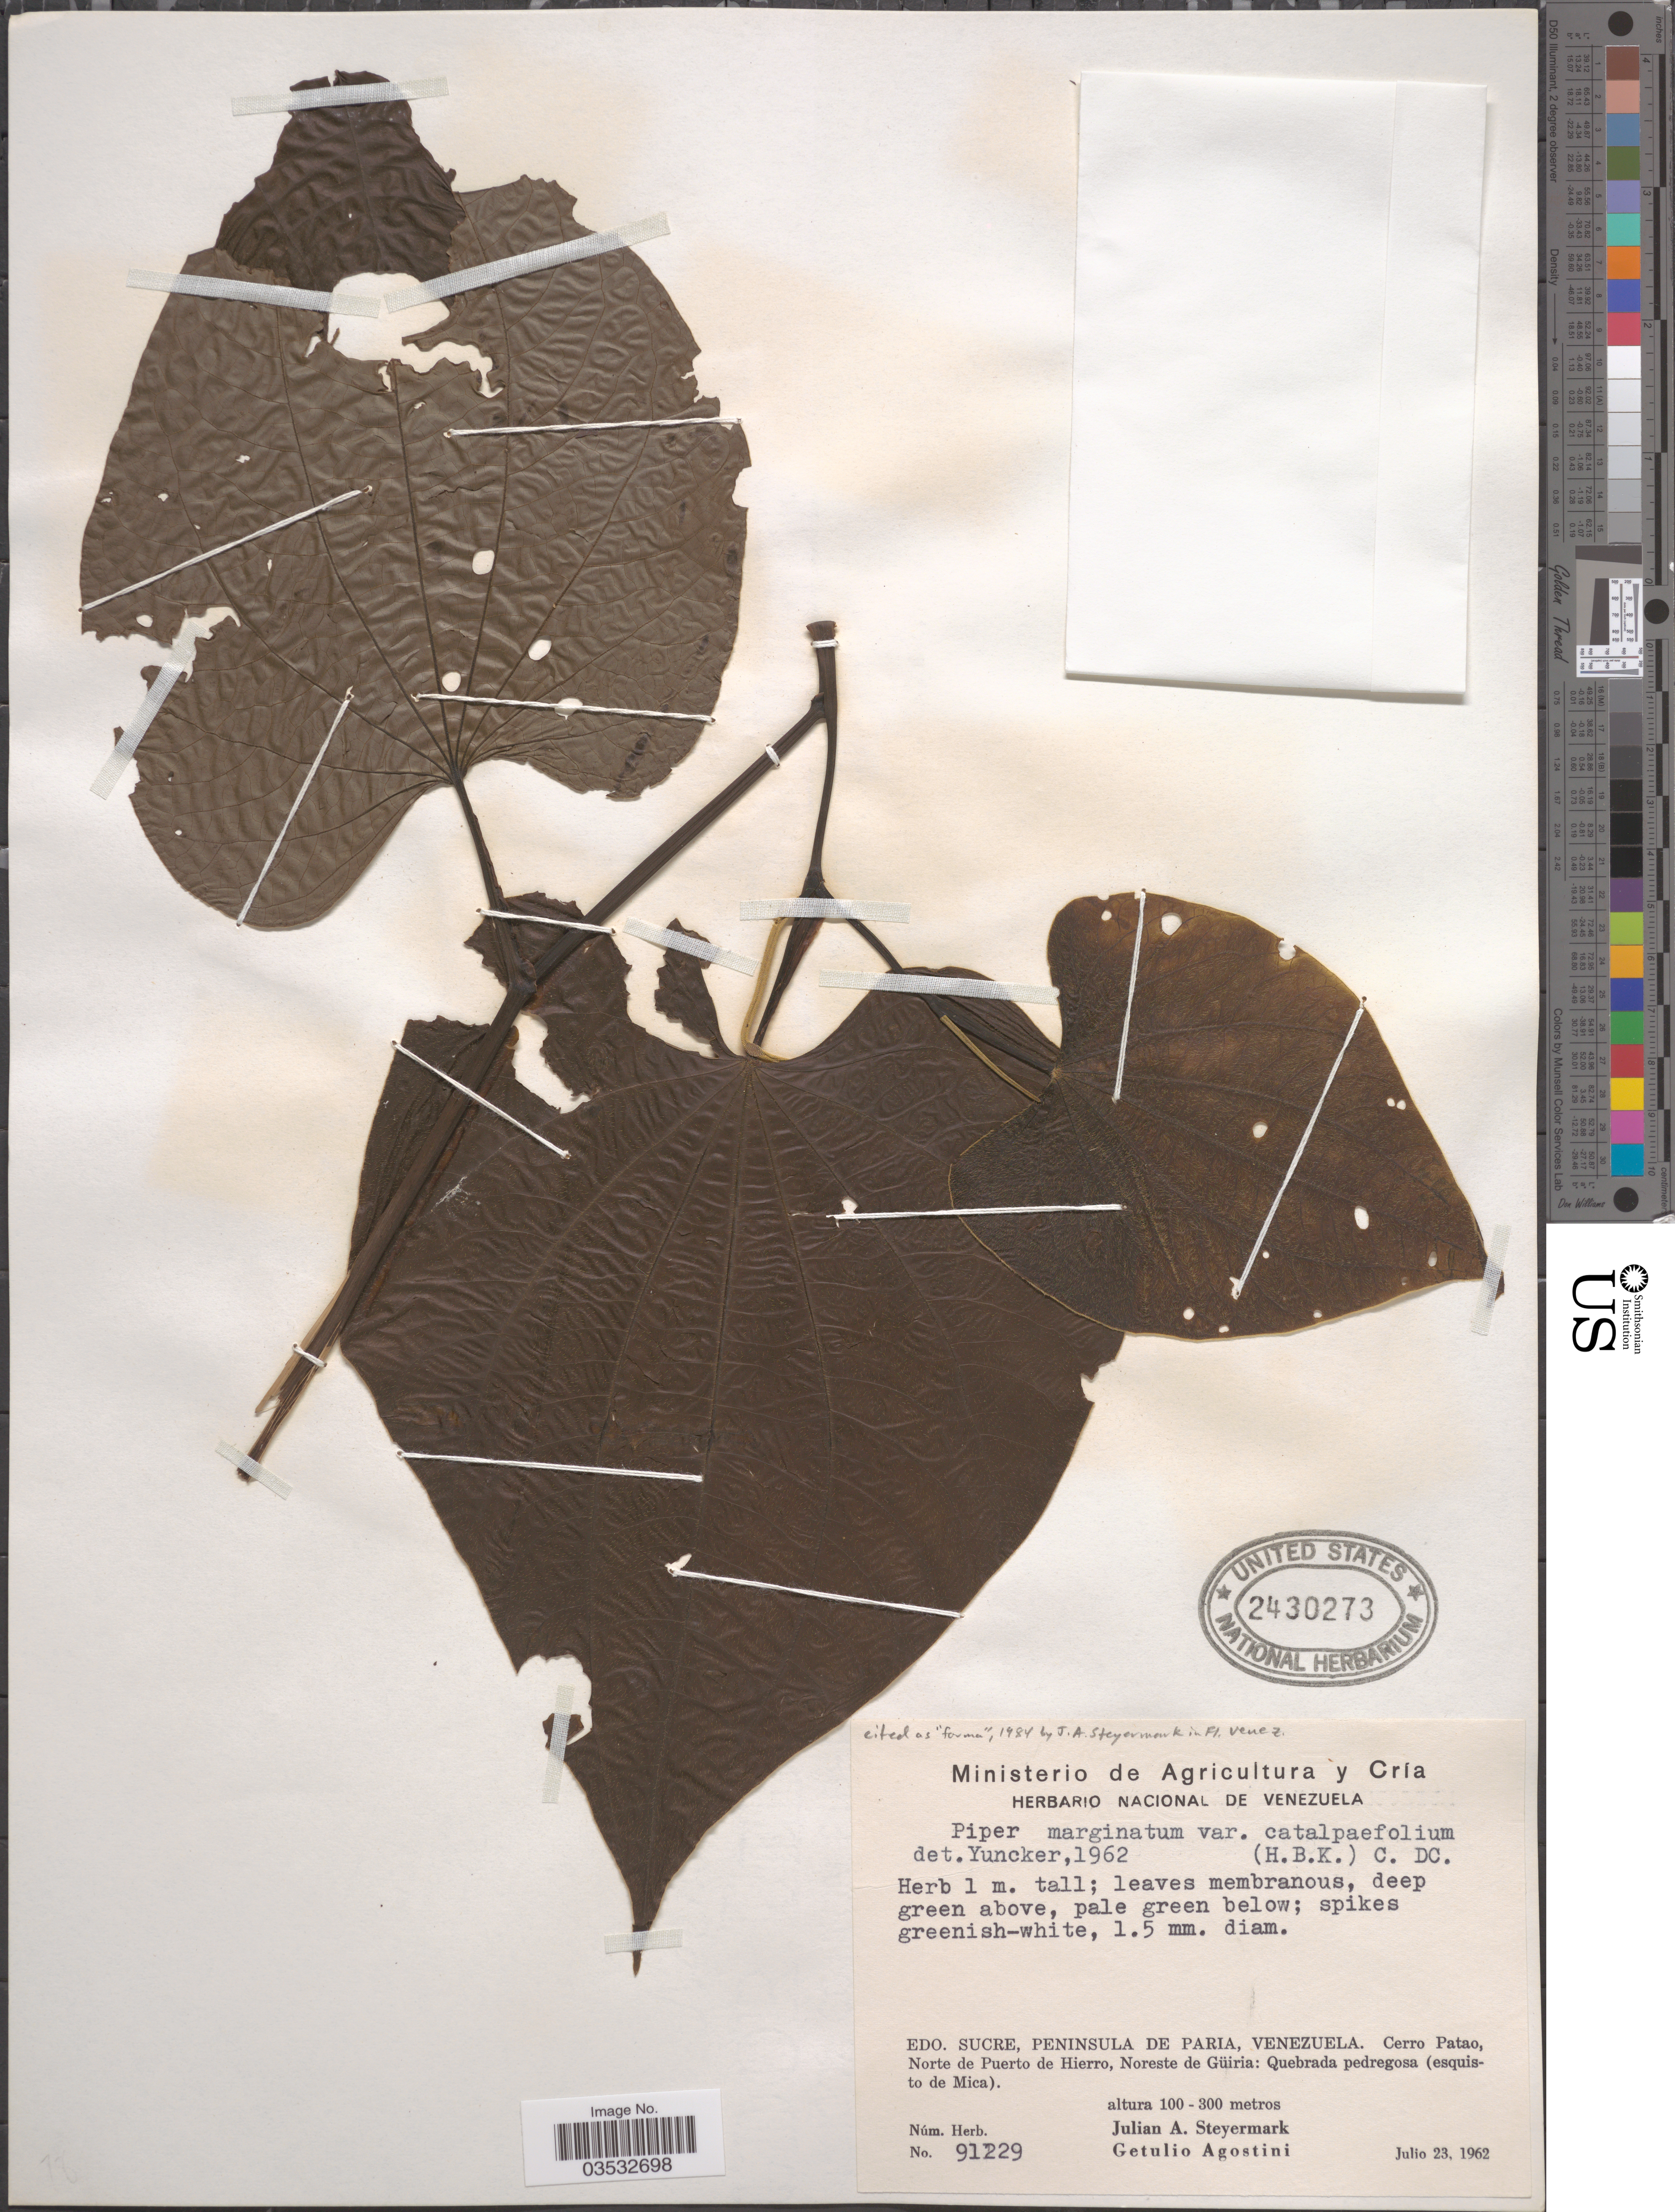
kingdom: Plantae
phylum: Tracheophyta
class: Magnoliopsida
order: Piperales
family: Piperaceae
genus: Piper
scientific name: Piper marginatum f. catalpifolium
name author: (Kunth) Steyerm.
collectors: J. Steyermark & G. Agostini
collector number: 91229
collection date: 1962-07-23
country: Venezuela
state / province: Sucre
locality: Peninsula de Paria. Cerro Patao, Norte de Puerto de Hierro, Noreste de Güiria: Quebrada pedregosa (esquisto de Mica).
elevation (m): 100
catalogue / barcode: US 2430273